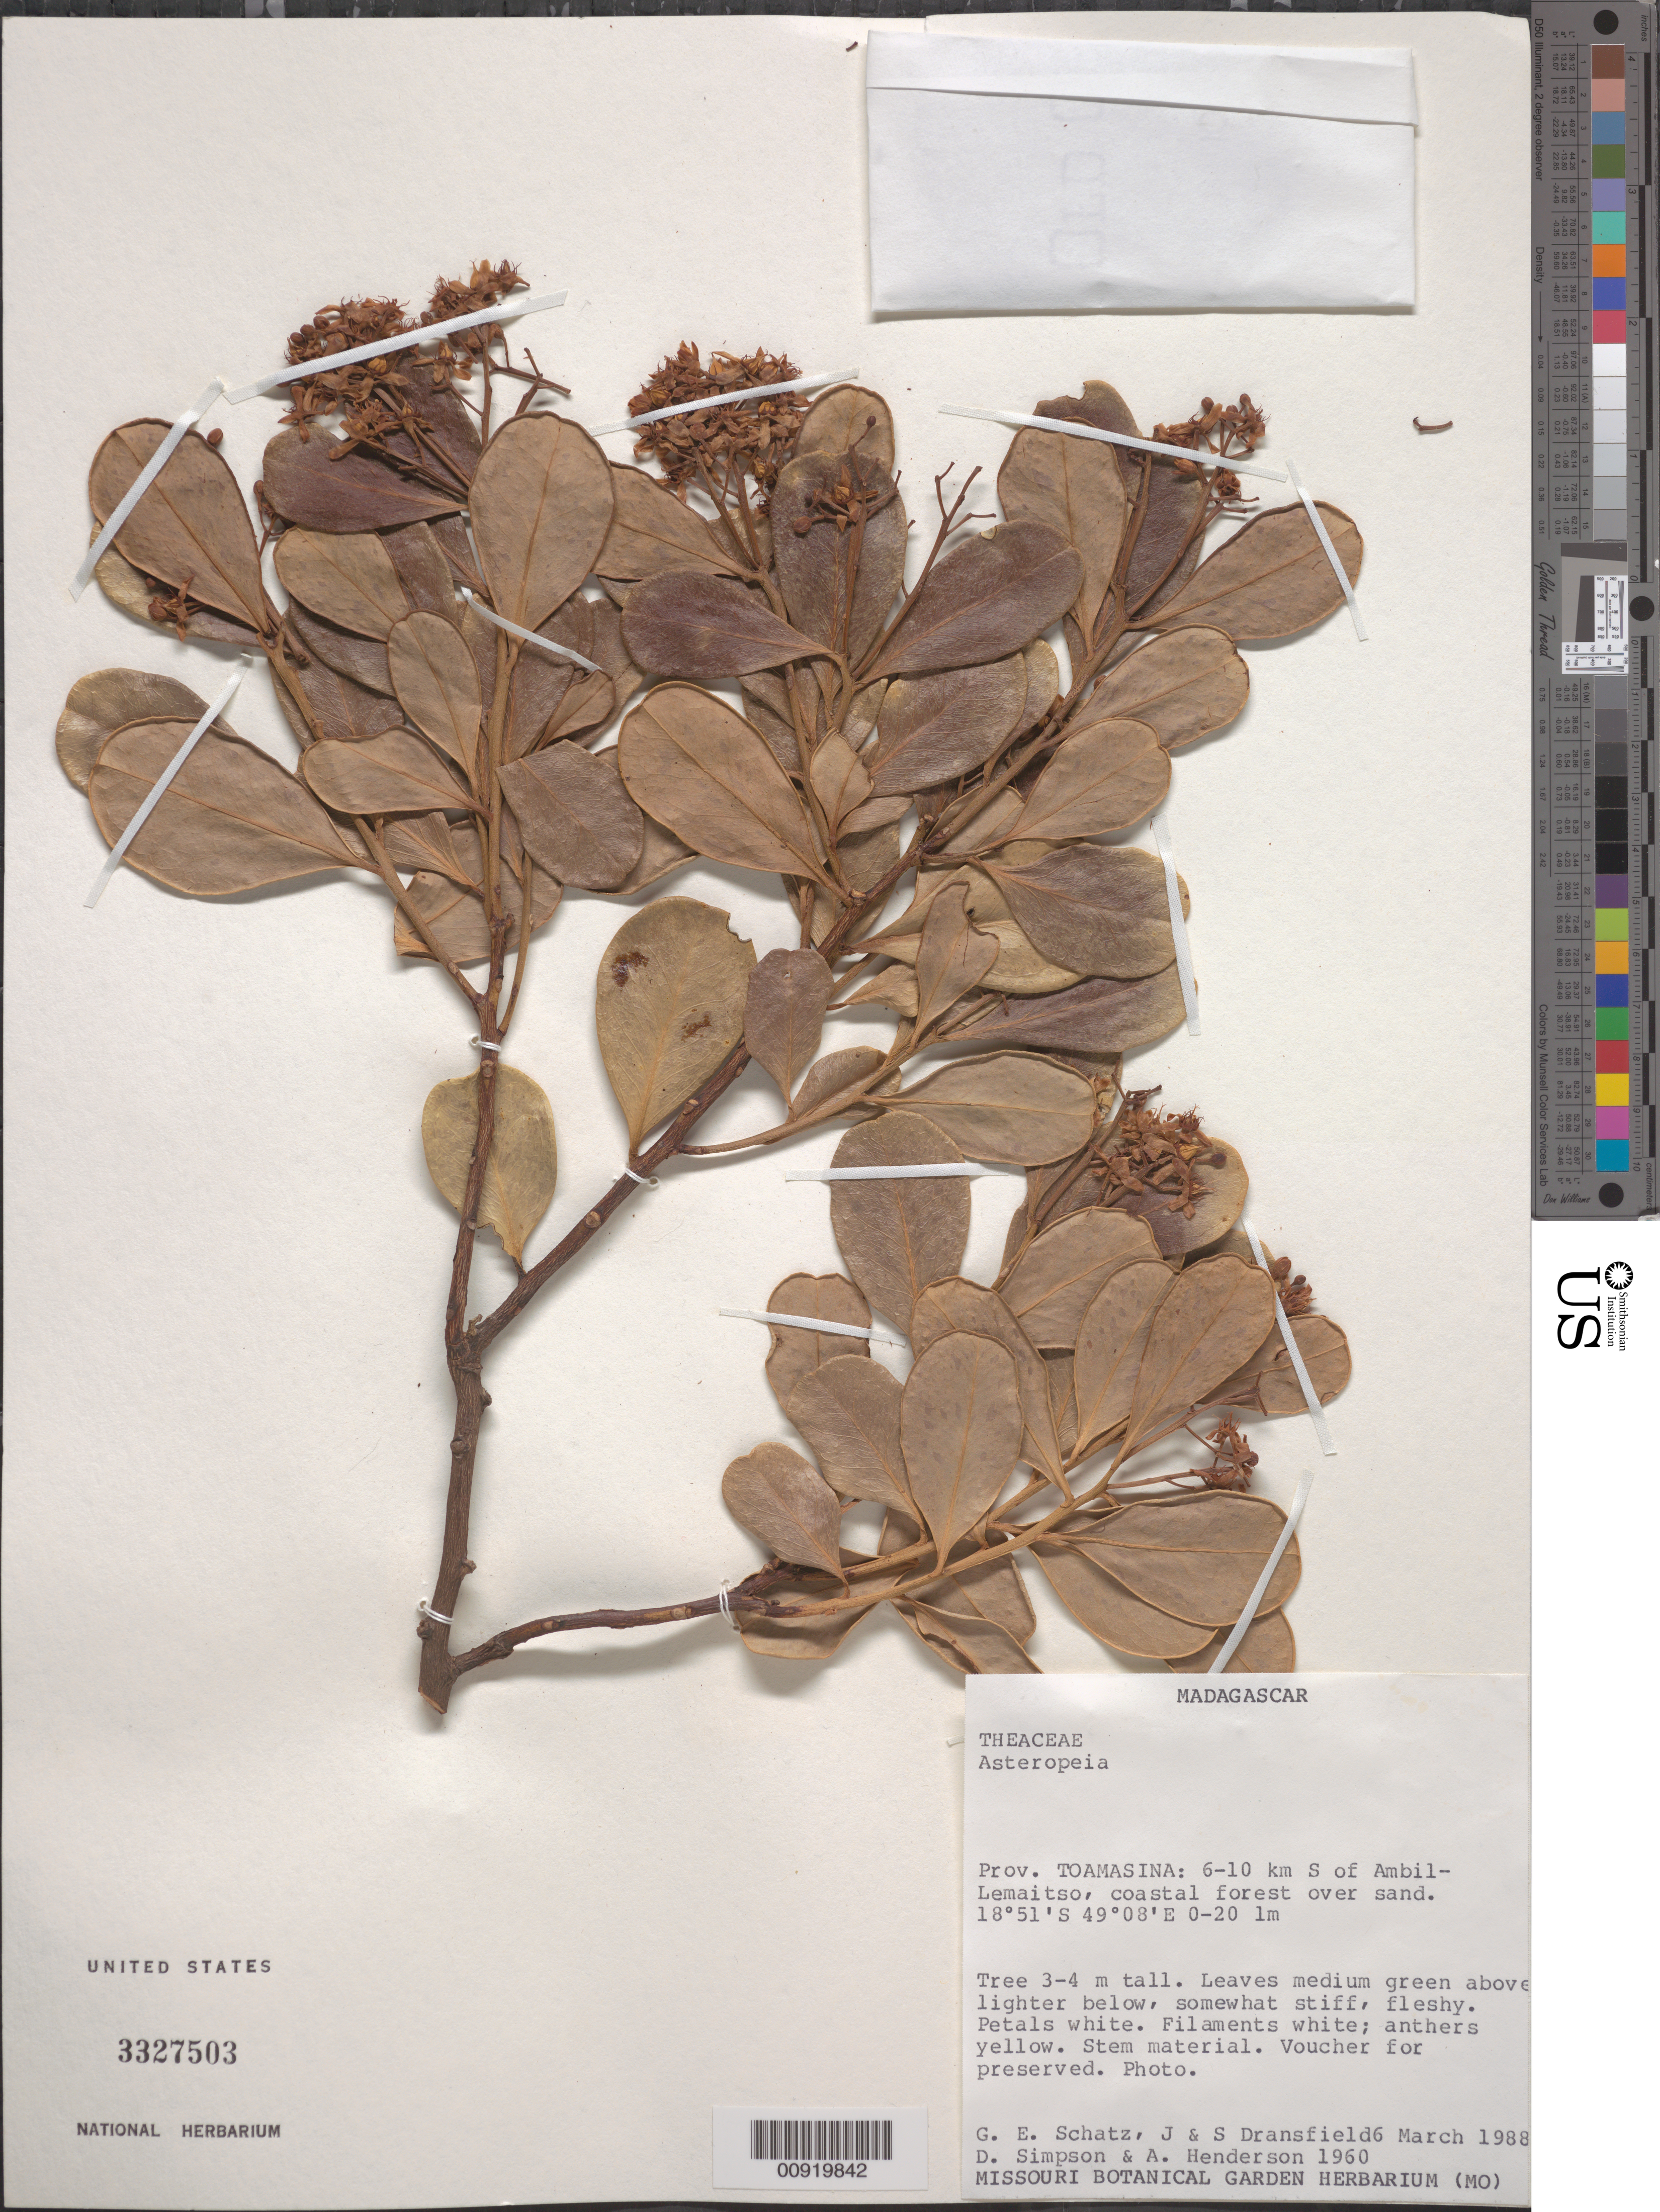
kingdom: Plantae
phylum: Tracheophyta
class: Magnoliopsida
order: Caryophyllales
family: Asteropeiaceae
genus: Asteropeia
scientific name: Asteropeia sp.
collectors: G. Schatz, J. Dransfield, S. Dransfield, D. Simpson & A. J. Henderson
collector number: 1960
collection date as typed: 6 Mar 1988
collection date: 1988-03-06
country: Madagascar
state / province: Atsinanana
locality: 6-10 km S of Ambil-Lemaitso.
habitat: Coastal forest over sand.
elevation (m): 0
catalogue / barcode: US 3327503